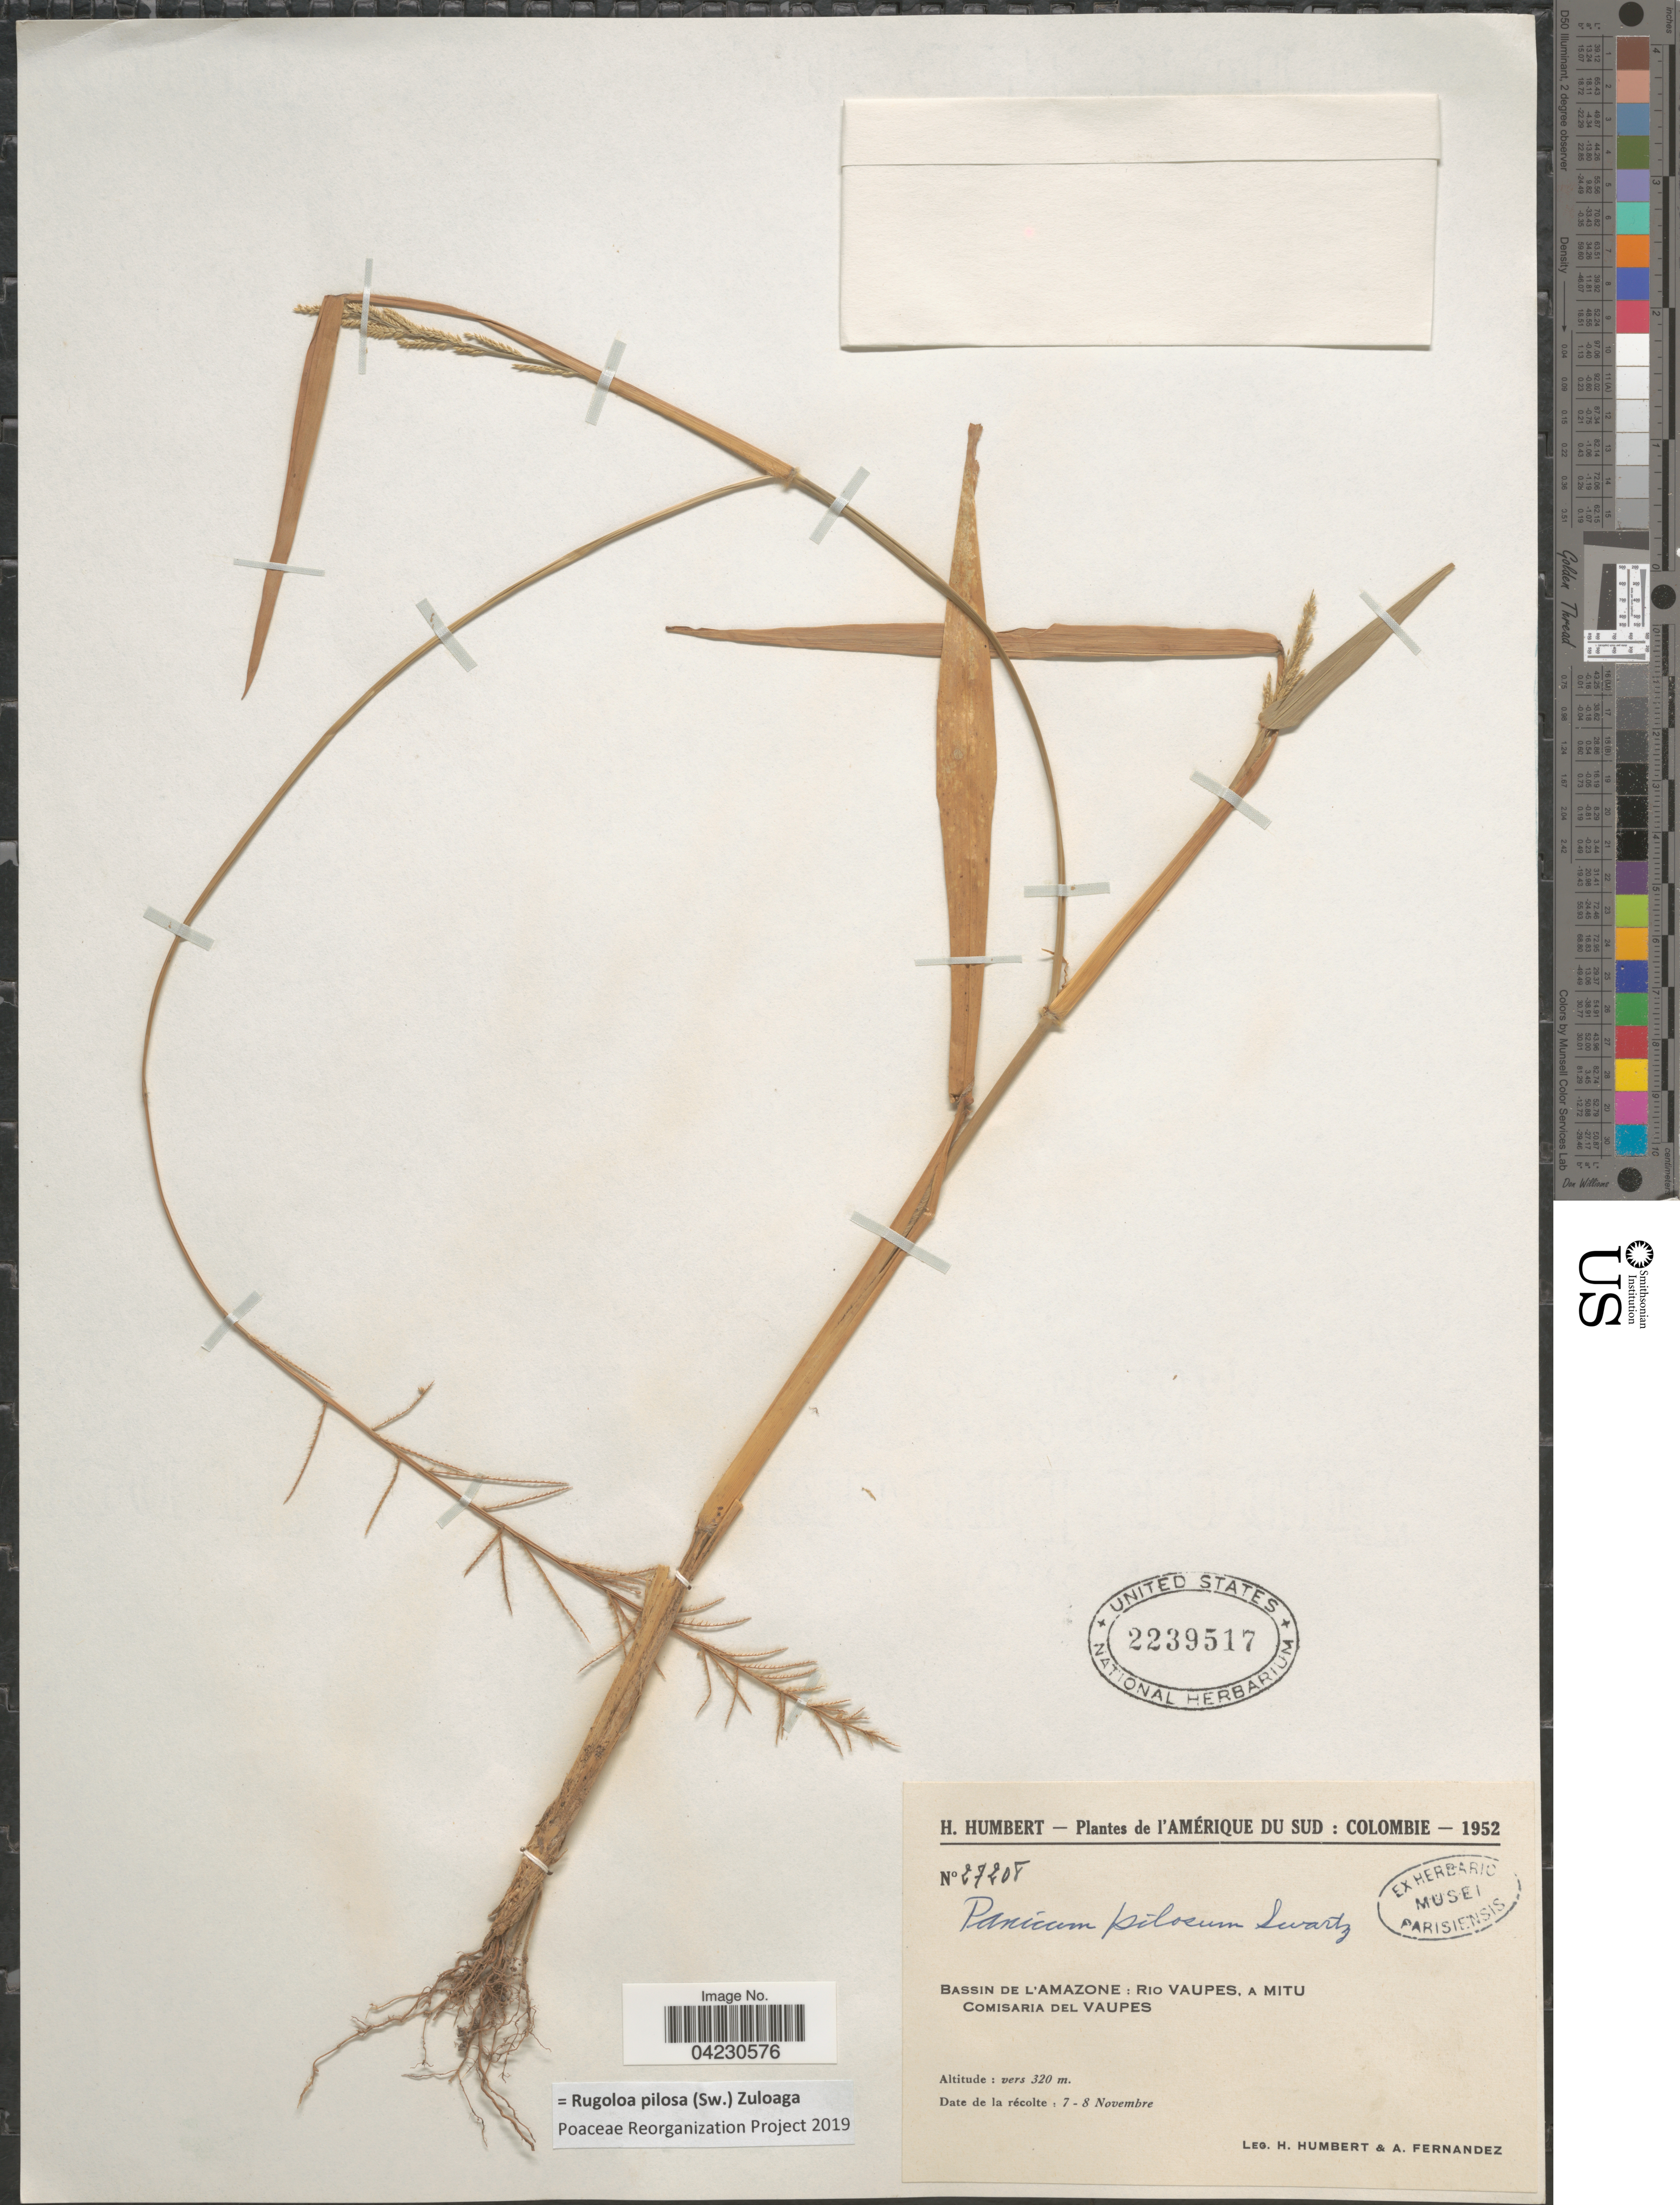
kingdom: Plantae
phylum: Tracheophyta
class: Liliopsida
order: Poales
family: Poaceae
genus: Rugoloa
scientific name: Rugoloa pilosa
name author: (Sw.) Zuloaga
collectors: H. Humbert & A. Fernandez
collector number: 27208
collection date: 1952-11-07/1952-11-08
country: Colombia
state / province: Vaupés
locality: L'Amérique du Sud : Colombie. Bassin de l'Amazone : Rio Vaupes, a Mitu. Comisaria del Vaupes.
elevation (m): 320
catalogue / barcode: US 2239517